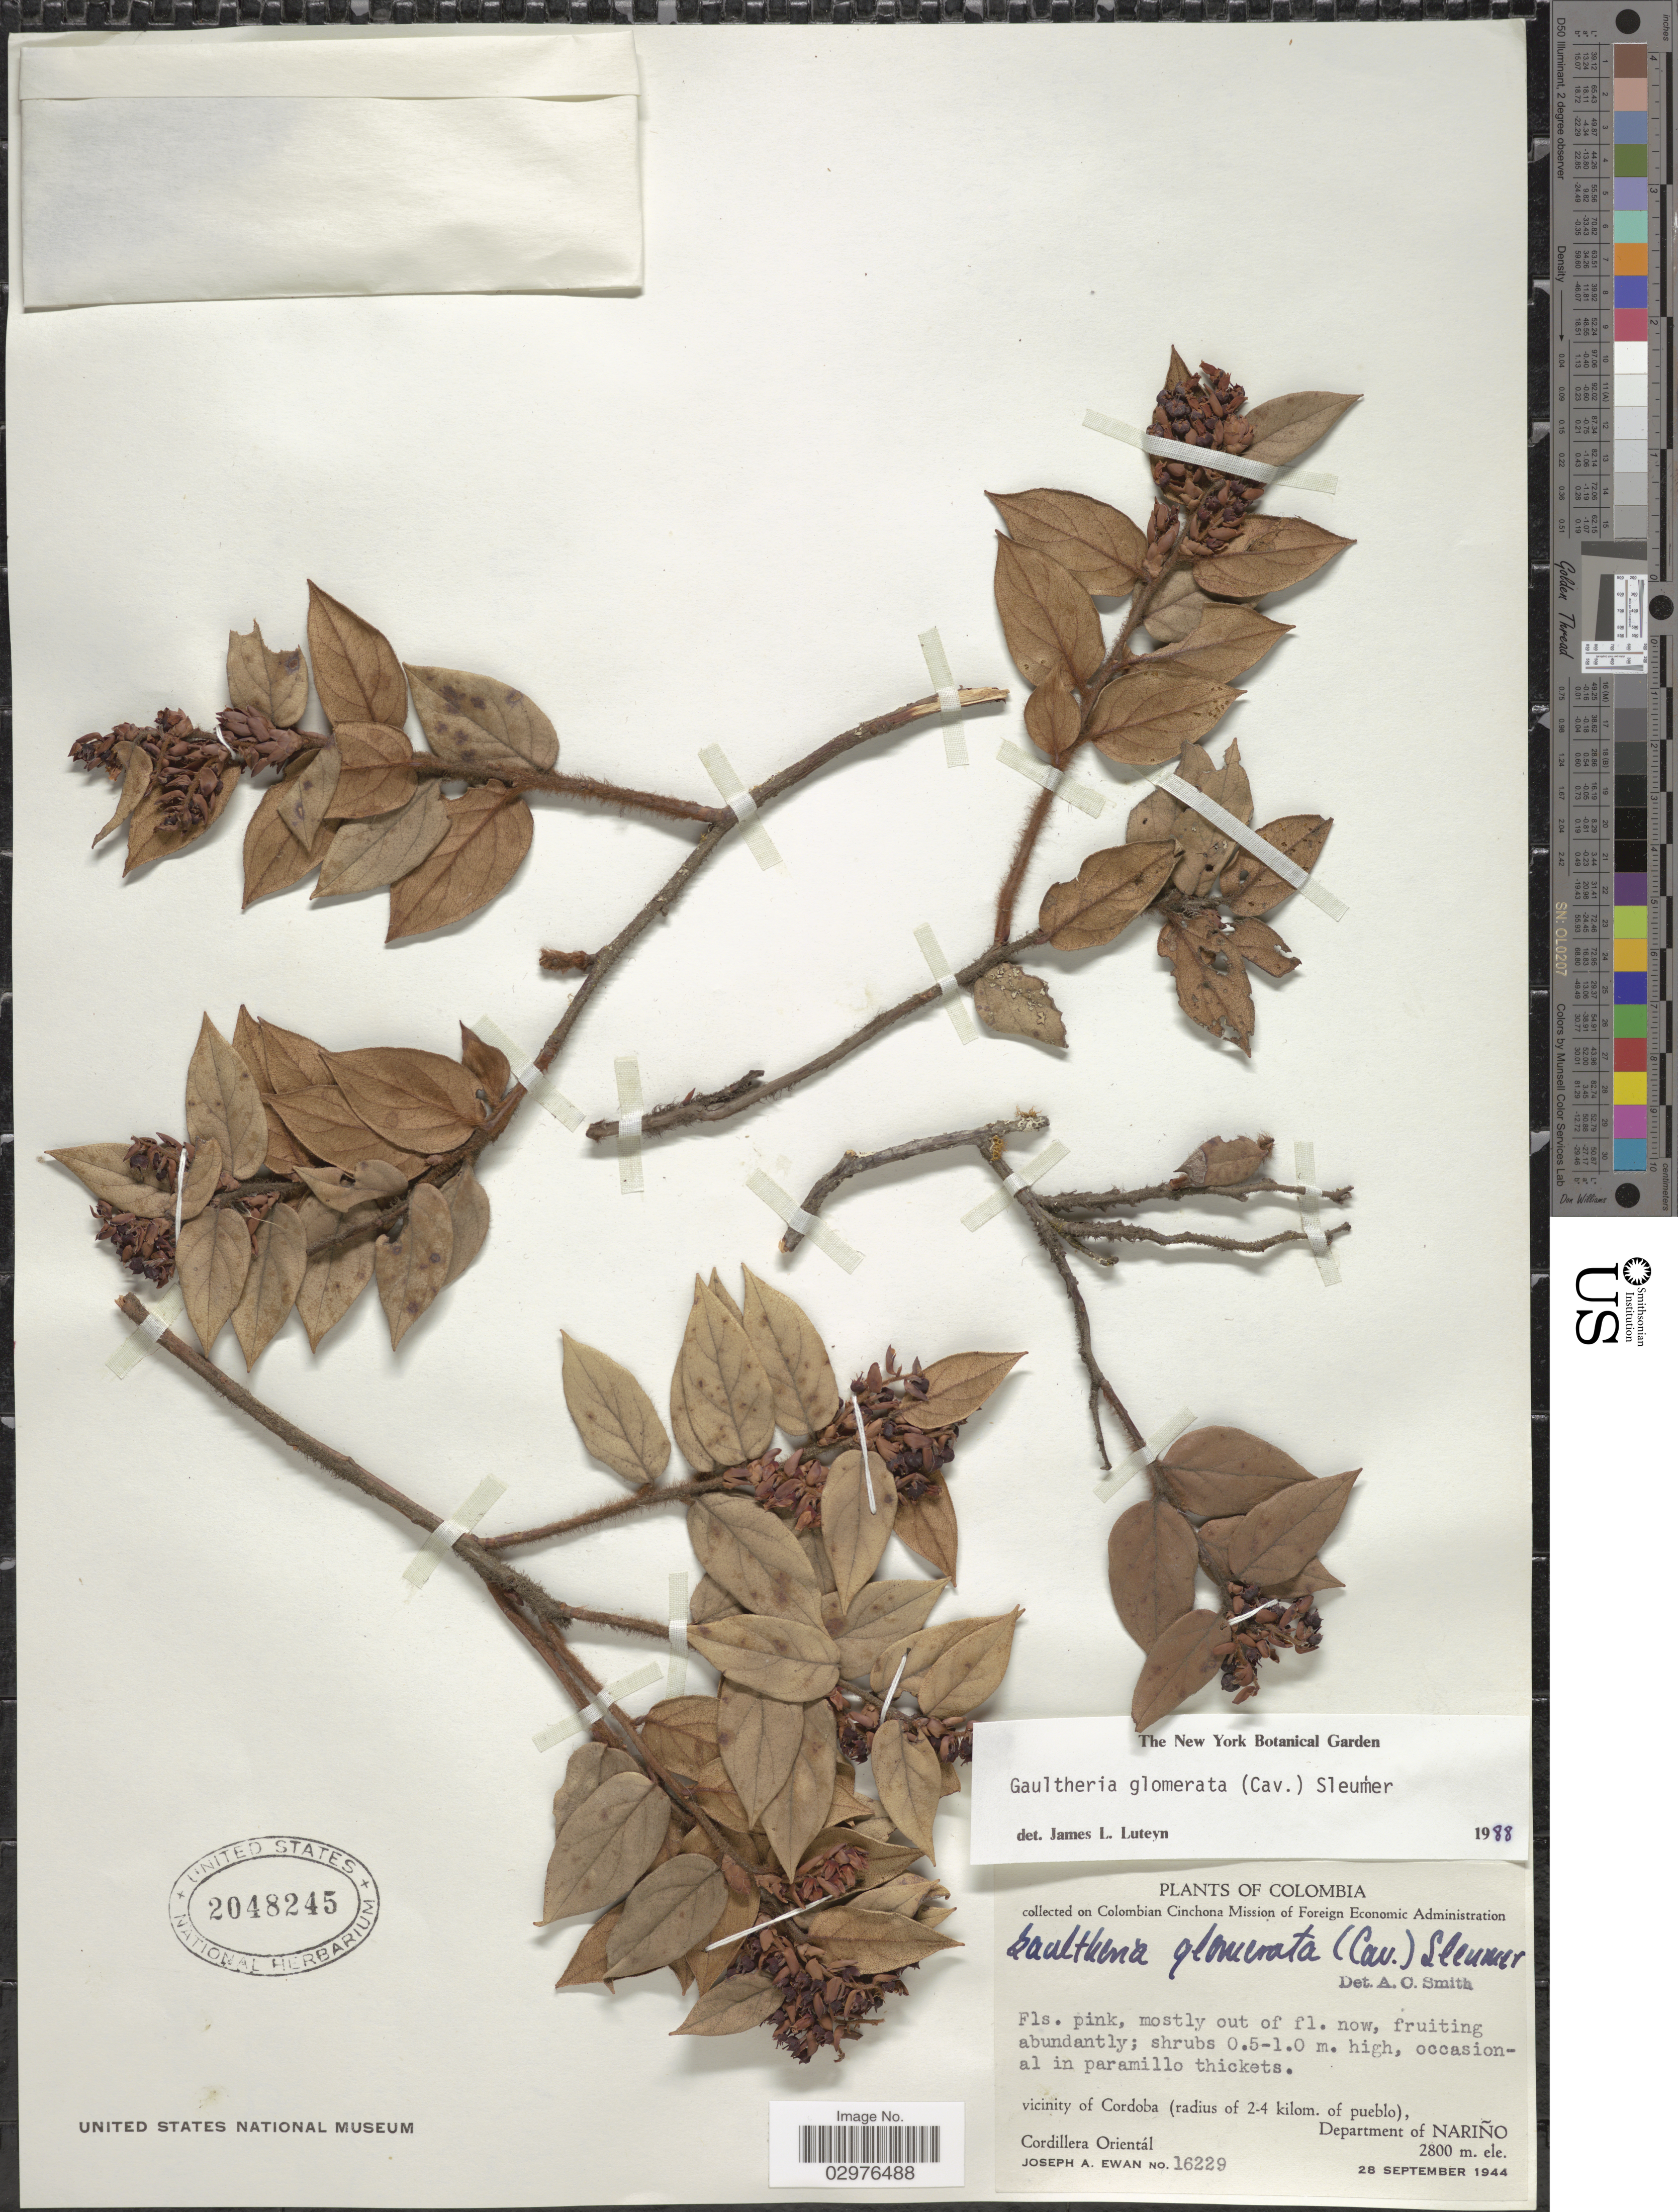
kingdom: Plantae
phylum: Tracheophyta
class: Magnoliopsida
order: Ericales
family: Ericaceae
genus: Gaultheria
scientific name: Gaultheria glomerata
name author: (Cav.) Sleumer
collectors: J. A. Ewan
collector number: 16229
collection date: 1944-09-28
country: Colombia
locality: Vicinity of Cordoba (radius of 2-4 kilom. of pueblo), Department of Nariño. Cordillera Orientál.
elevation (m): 2800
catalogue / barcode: US 2048245